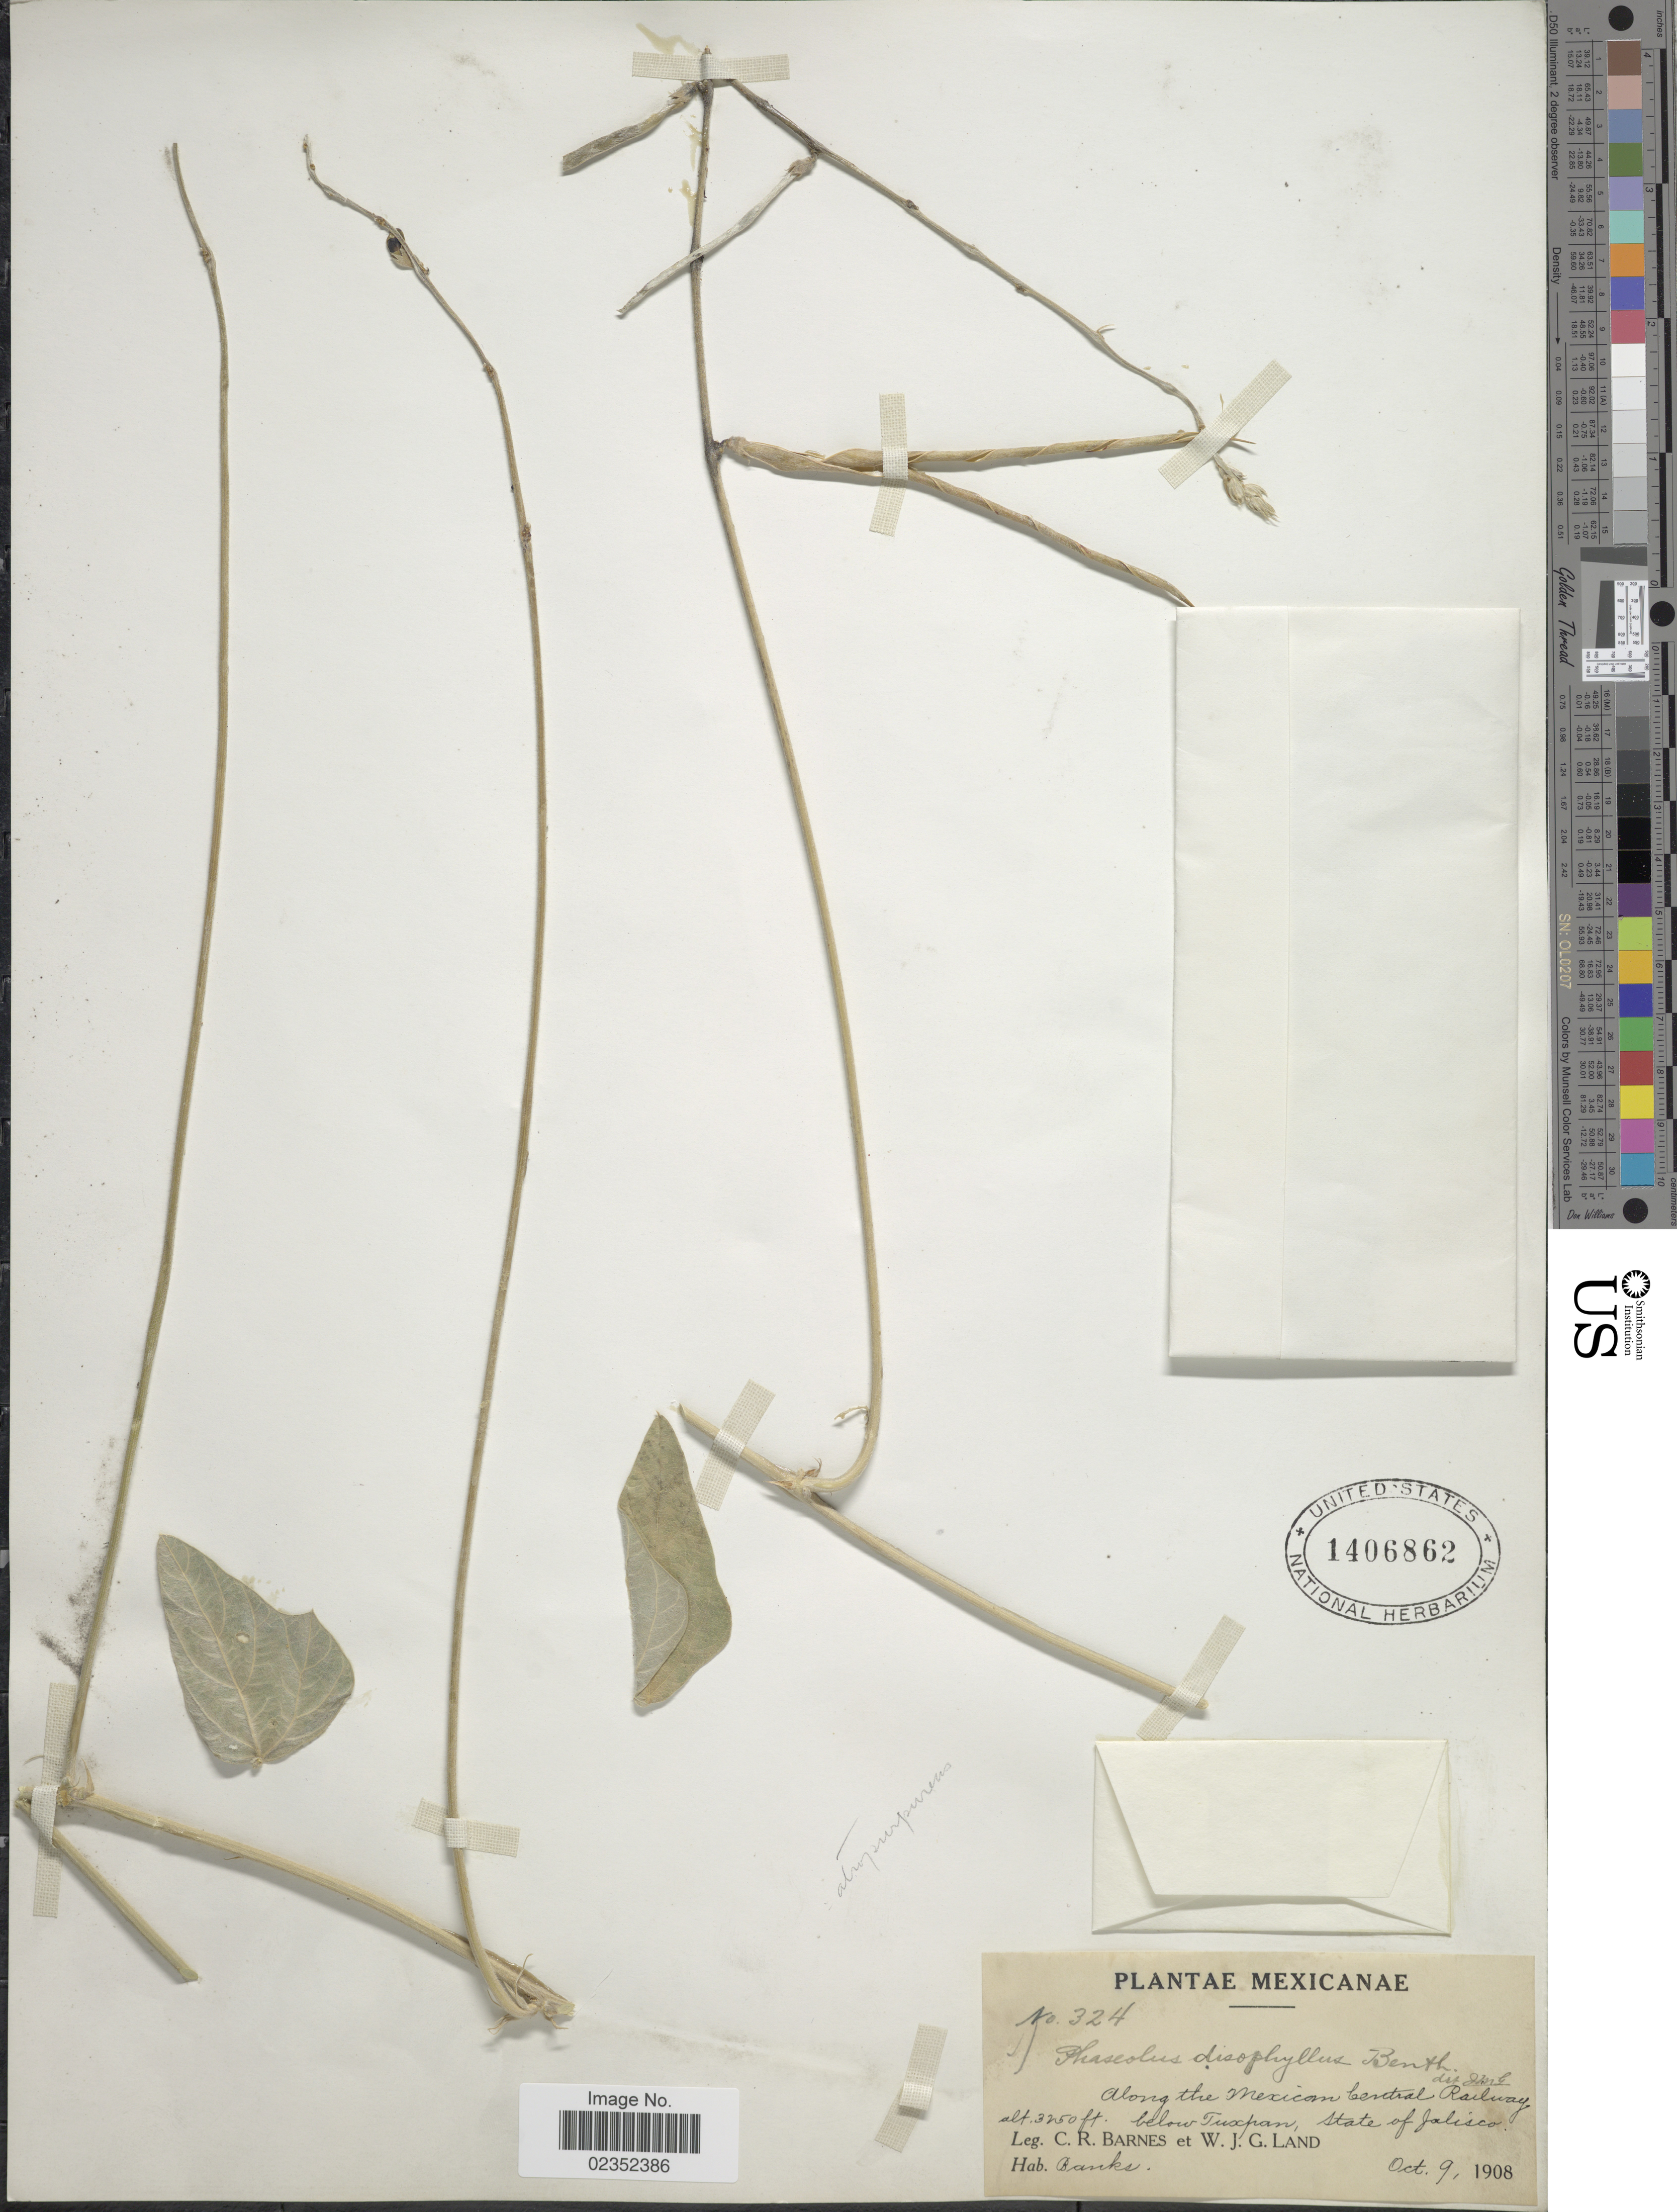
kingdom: Plantae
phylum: Tracheophyta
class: Magnoliopsida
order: Fabales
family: Fabaceae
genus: Macroptilium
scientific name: Macroptilium atropurpureum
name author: (DC.) Urb.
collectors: C. R. Barnes & W. J. G. Land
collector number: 324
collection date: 1908-10-09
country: Mexico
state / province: Jalisco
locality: Along the Mexican Central Railway below Tuxpan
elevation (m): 991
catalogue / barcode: US 1406862